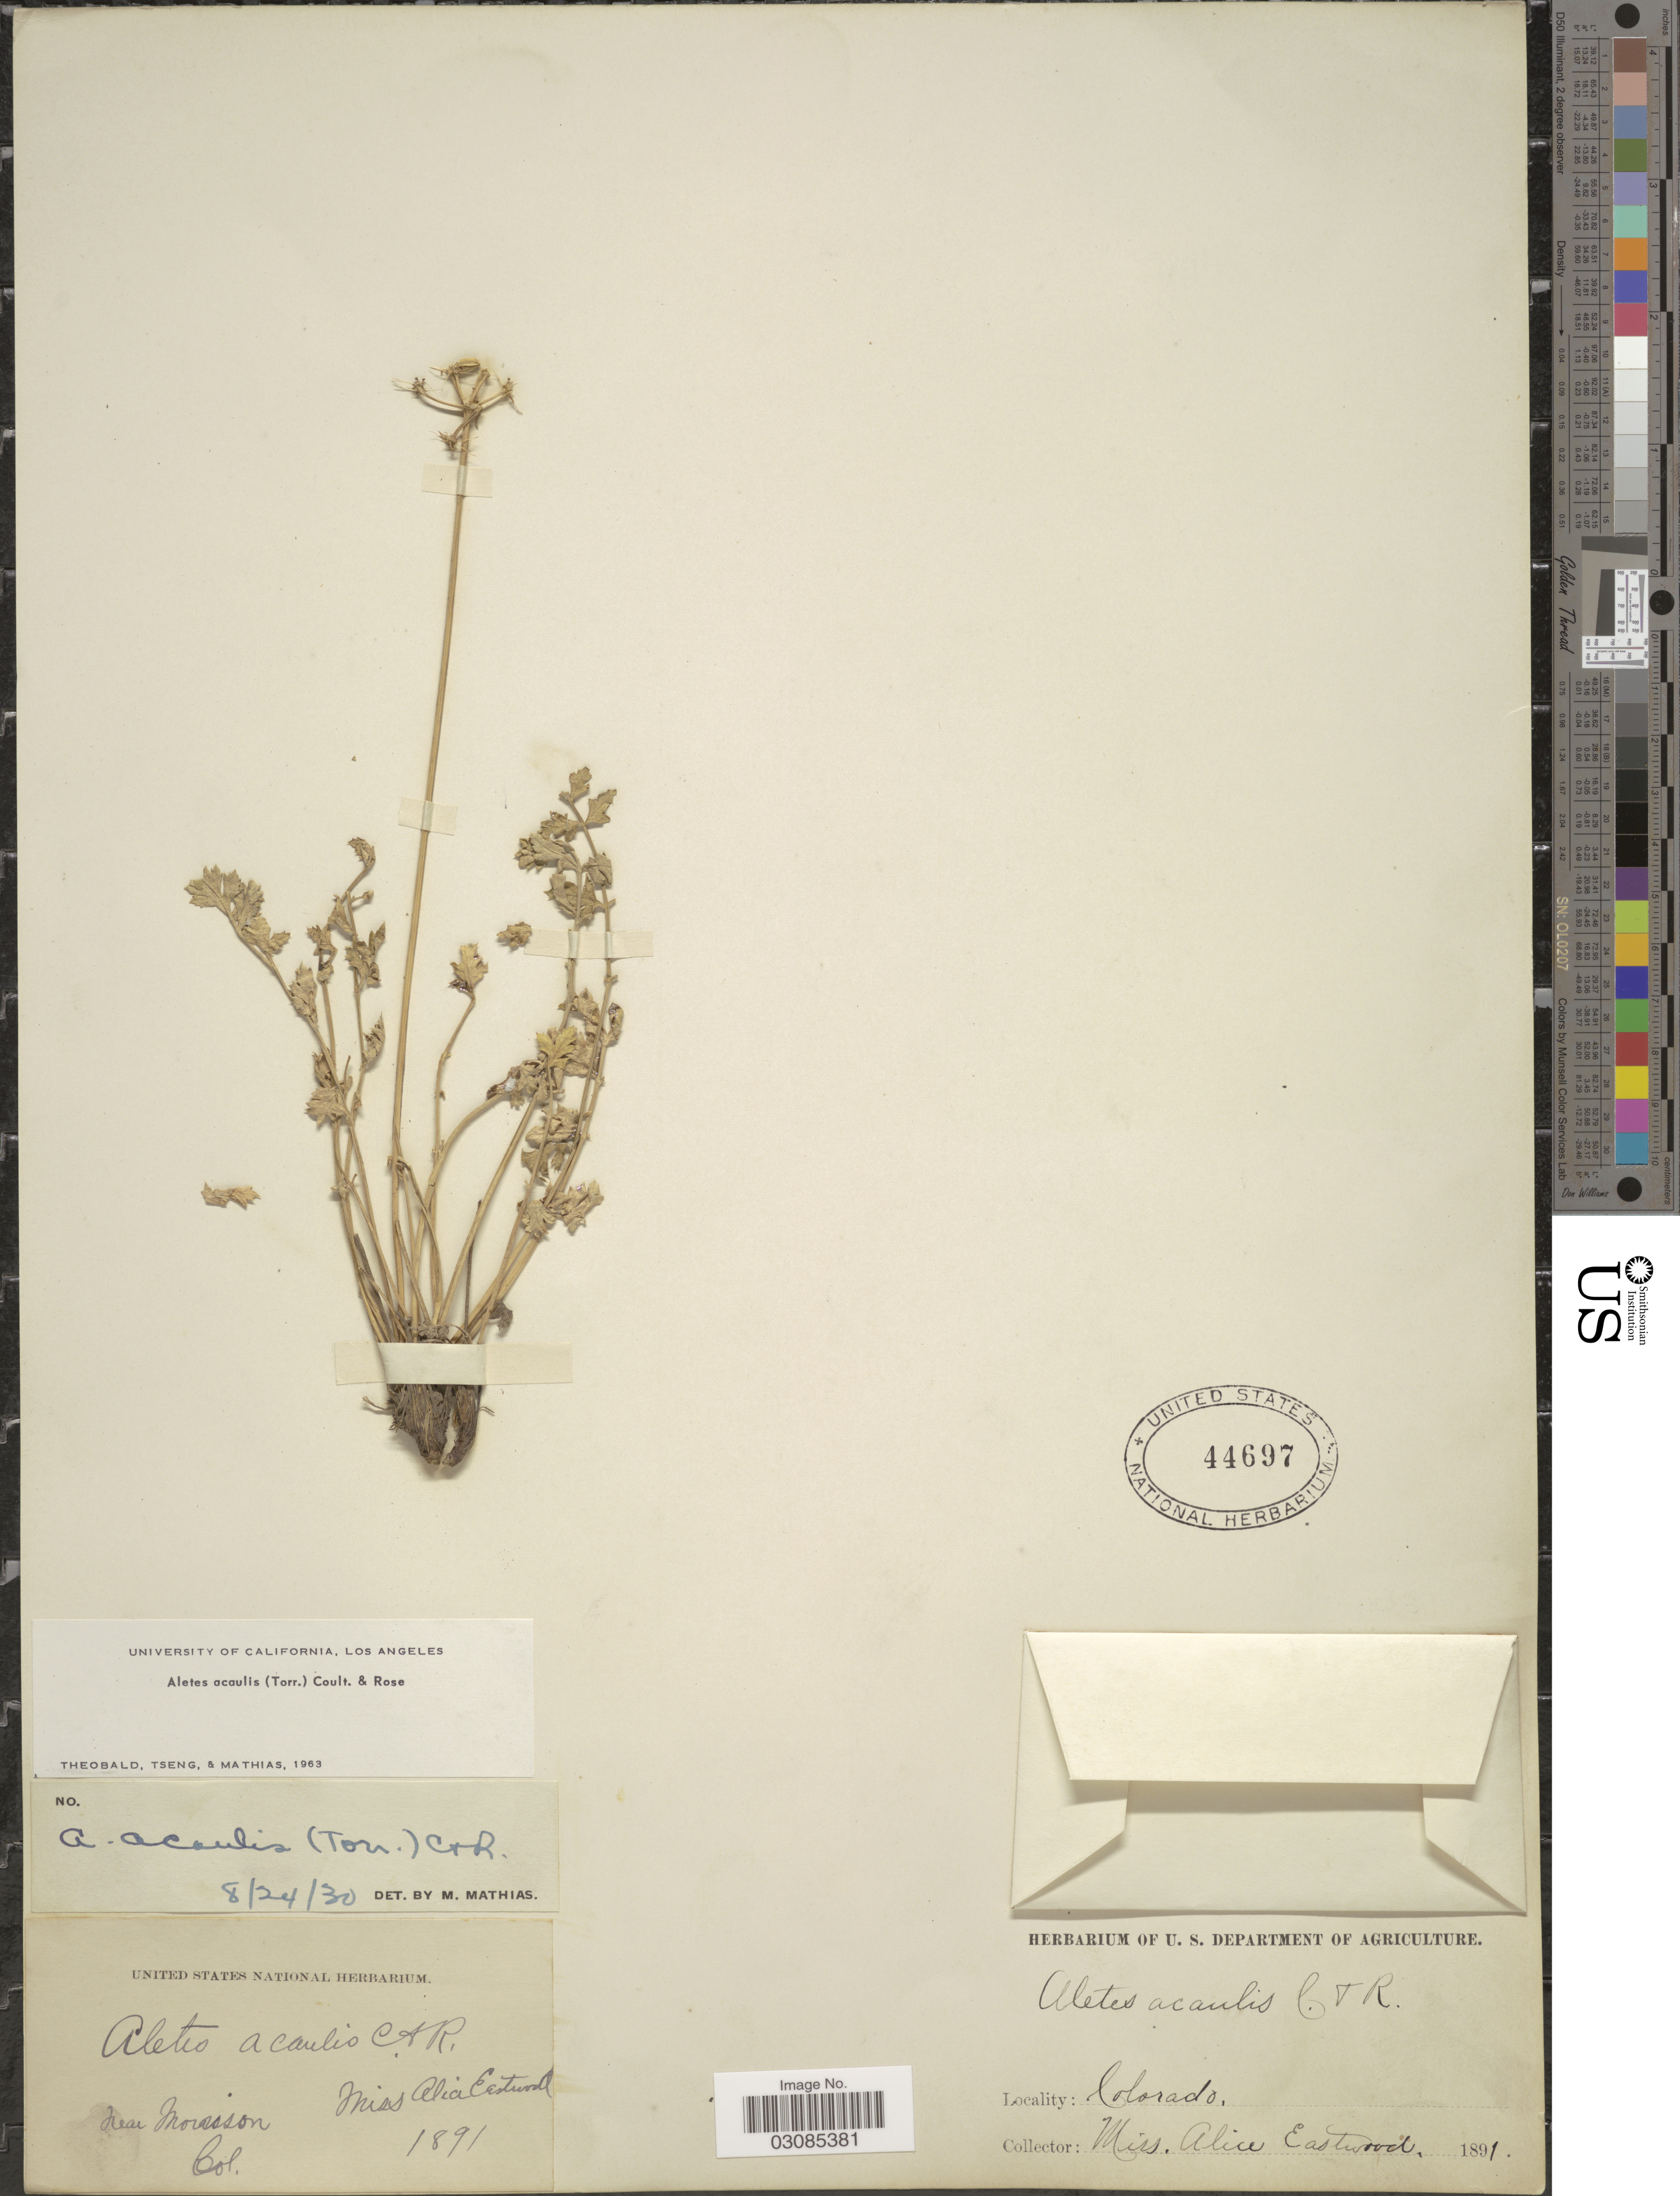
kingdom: Plantae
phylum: Tracheophyta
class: Magnoliopsida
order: Apiales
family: Apiaceae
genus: Aletes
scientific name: Aletes acaulis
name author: (Torr.) J.M. Coult. & Rose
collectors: A. Eastwood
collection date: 1891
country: United States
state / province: Colorado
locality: Near Morrison.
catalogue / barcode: US 44697